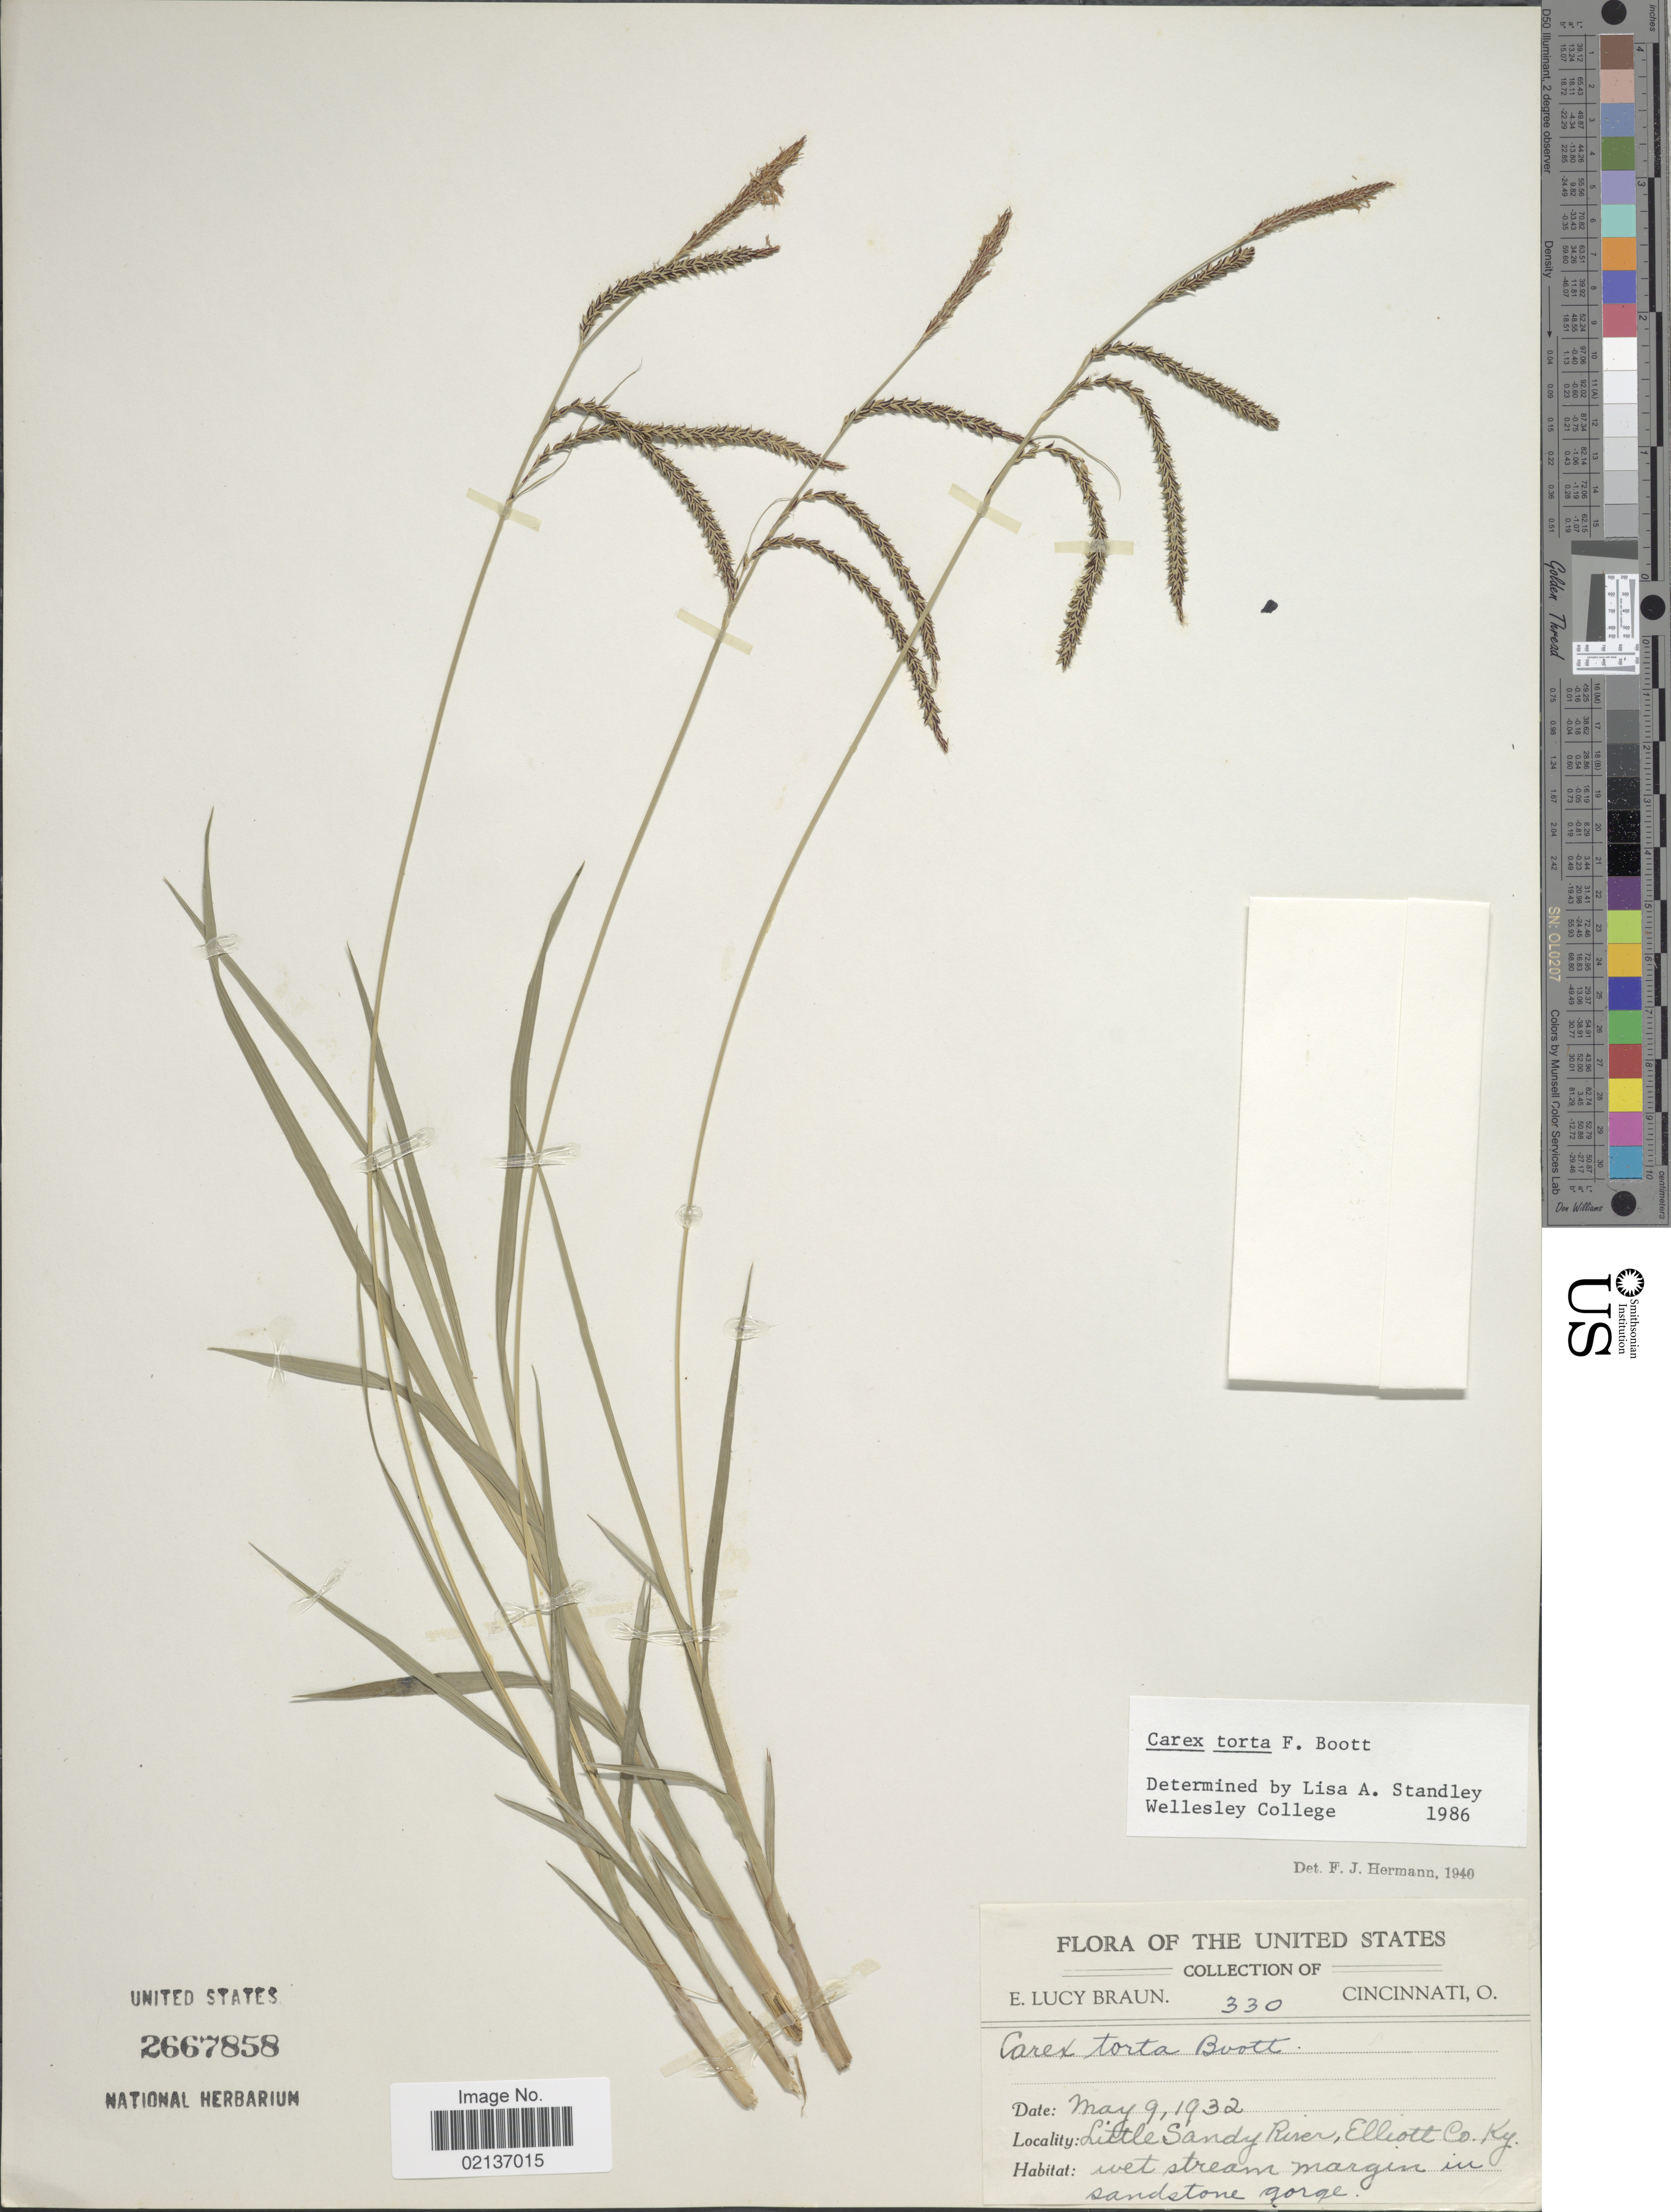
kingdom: Plantae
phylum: Tracheophyta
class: Liliopsida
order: Poales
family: Cyperaceae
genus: Carex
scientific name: Carex torta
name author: Boott ex Tuck.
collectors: E. L. Braun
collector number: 330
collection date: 1932-05-09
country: United States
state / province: Kentucky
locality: Little Sandy River, Elliott Co, Ky.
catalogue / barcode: US 2667858